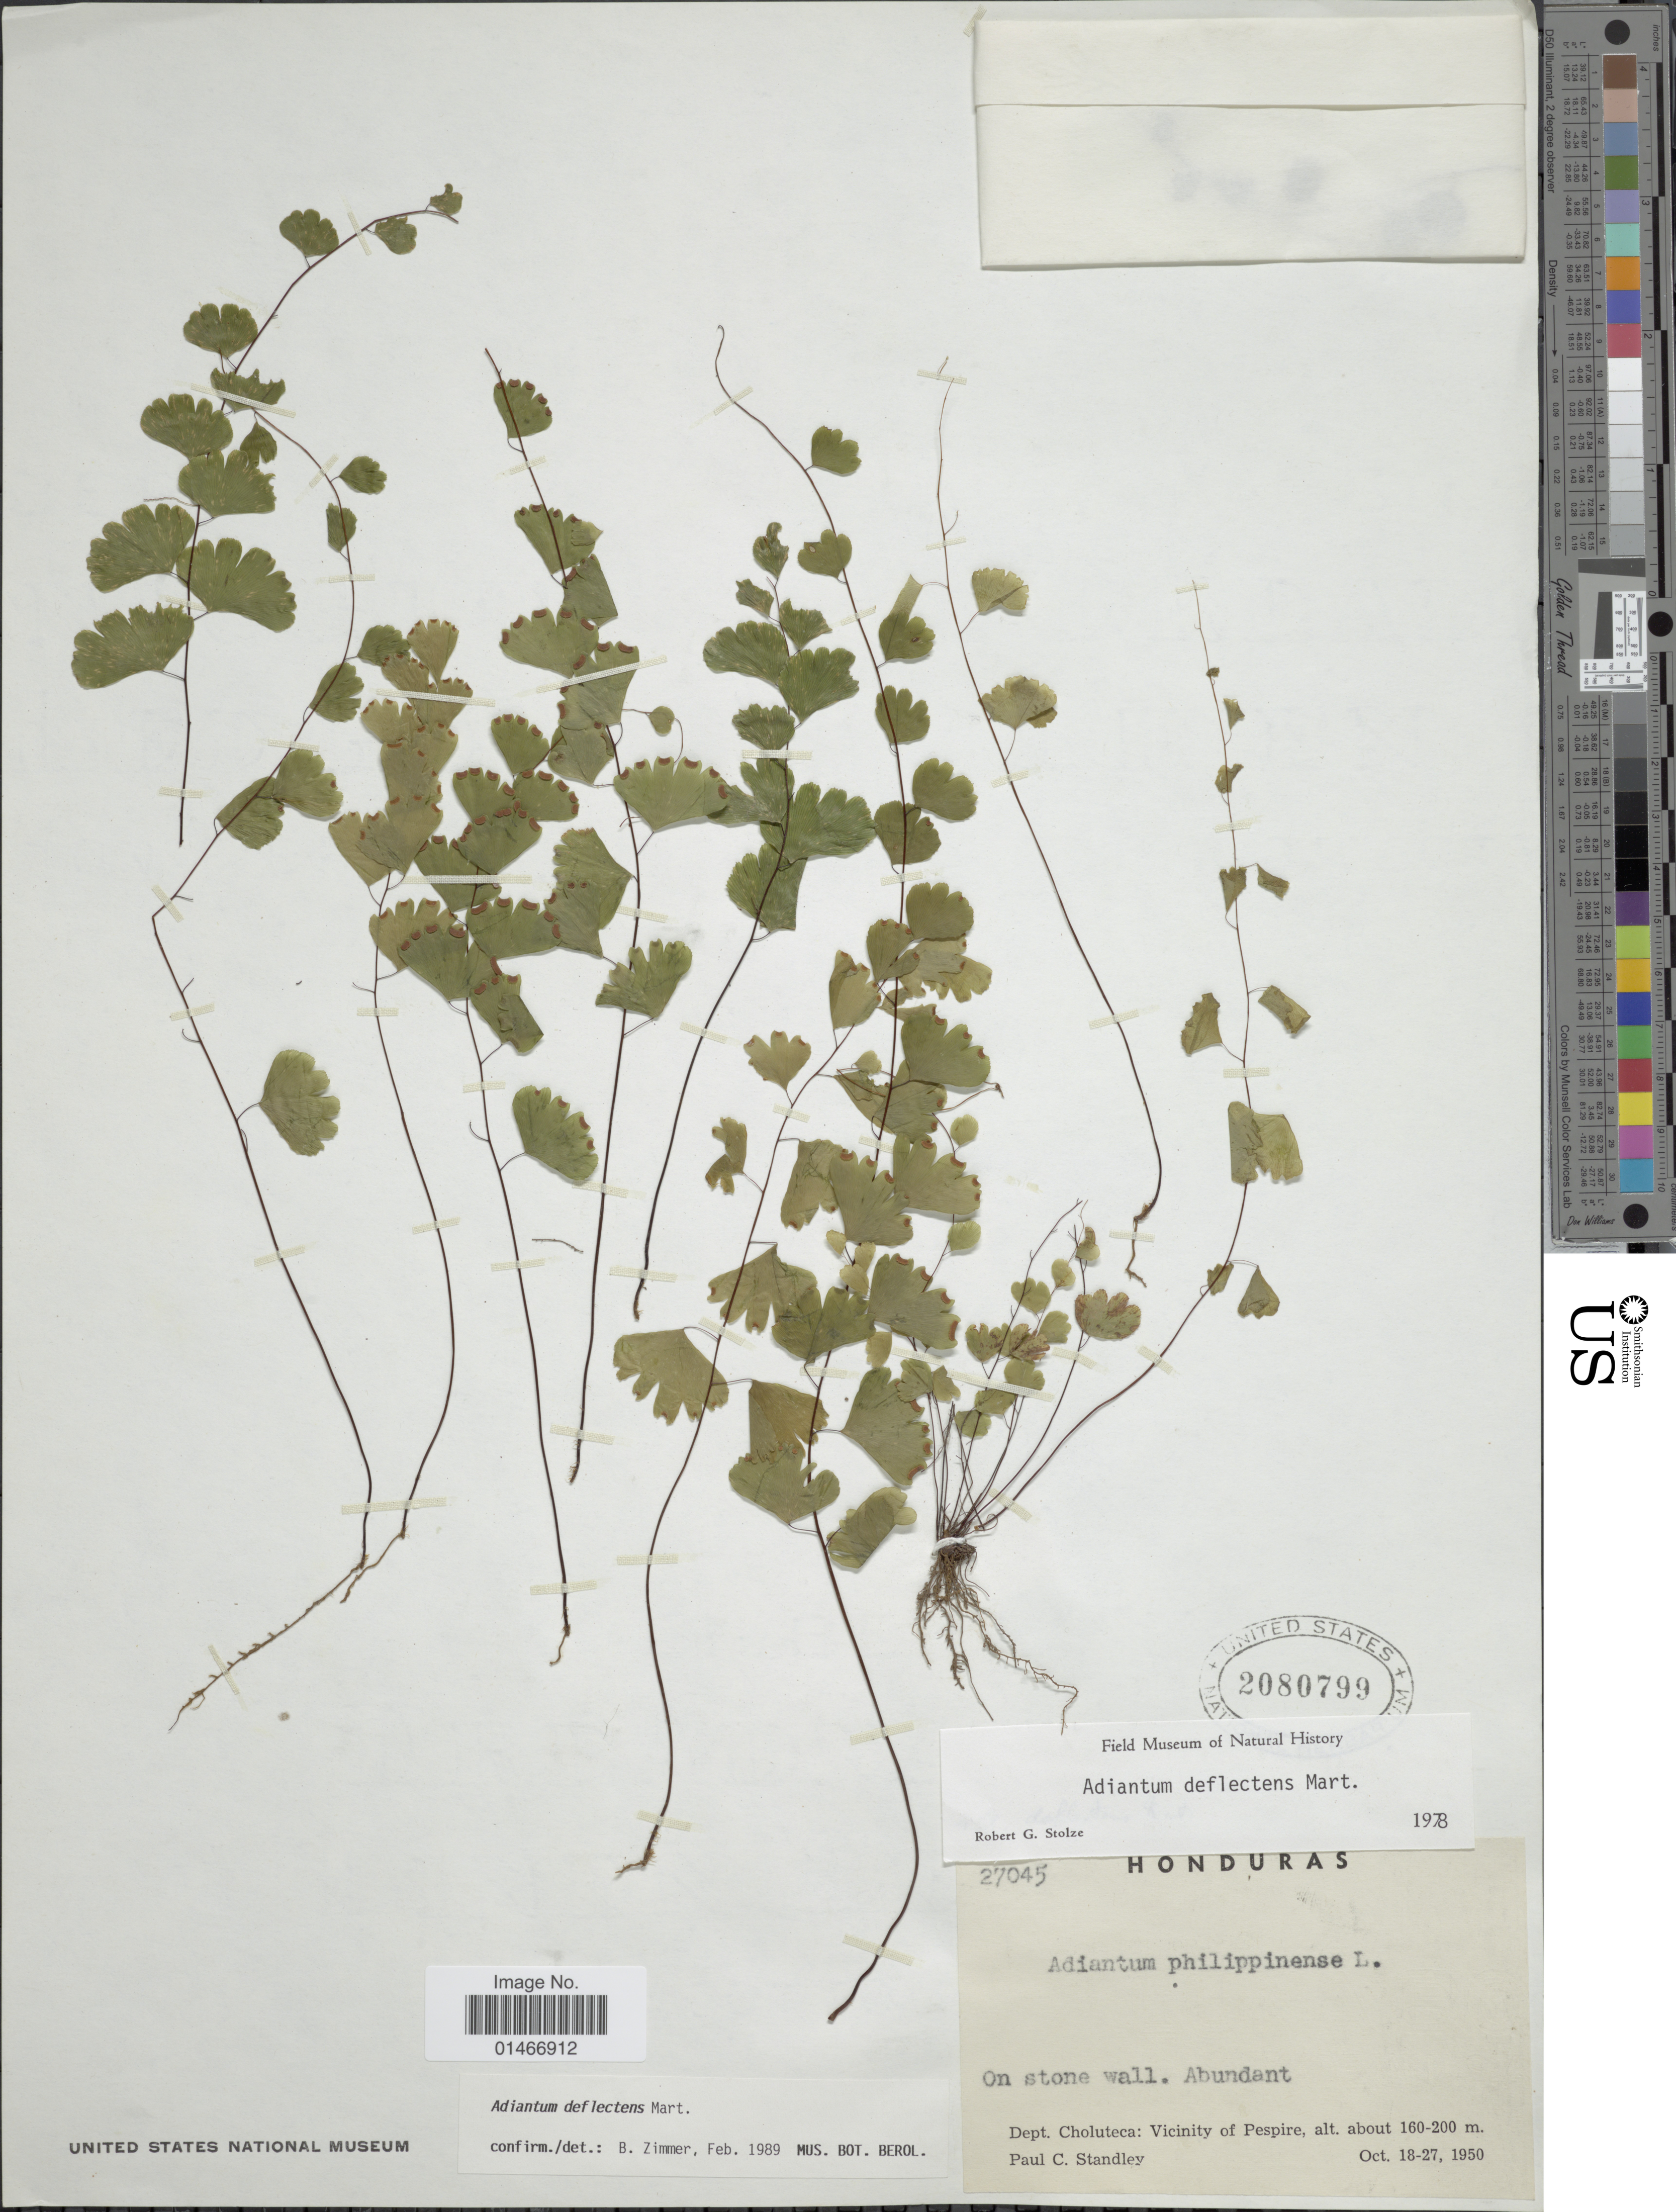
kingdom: Plantae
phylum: Tracheophyta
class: Polypodiopsida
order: Polypodiales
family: Pteridaceae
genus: Adiantum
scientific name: Adiantum deflectens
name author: Mart.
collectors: P. C. Standley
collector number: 27045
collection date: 1950-10-18/1950-10-27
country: Honduras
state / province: Choluteca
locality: Dept. Choluteca: Vicinity of Pespire.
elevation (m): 160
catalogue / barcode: US 2080799